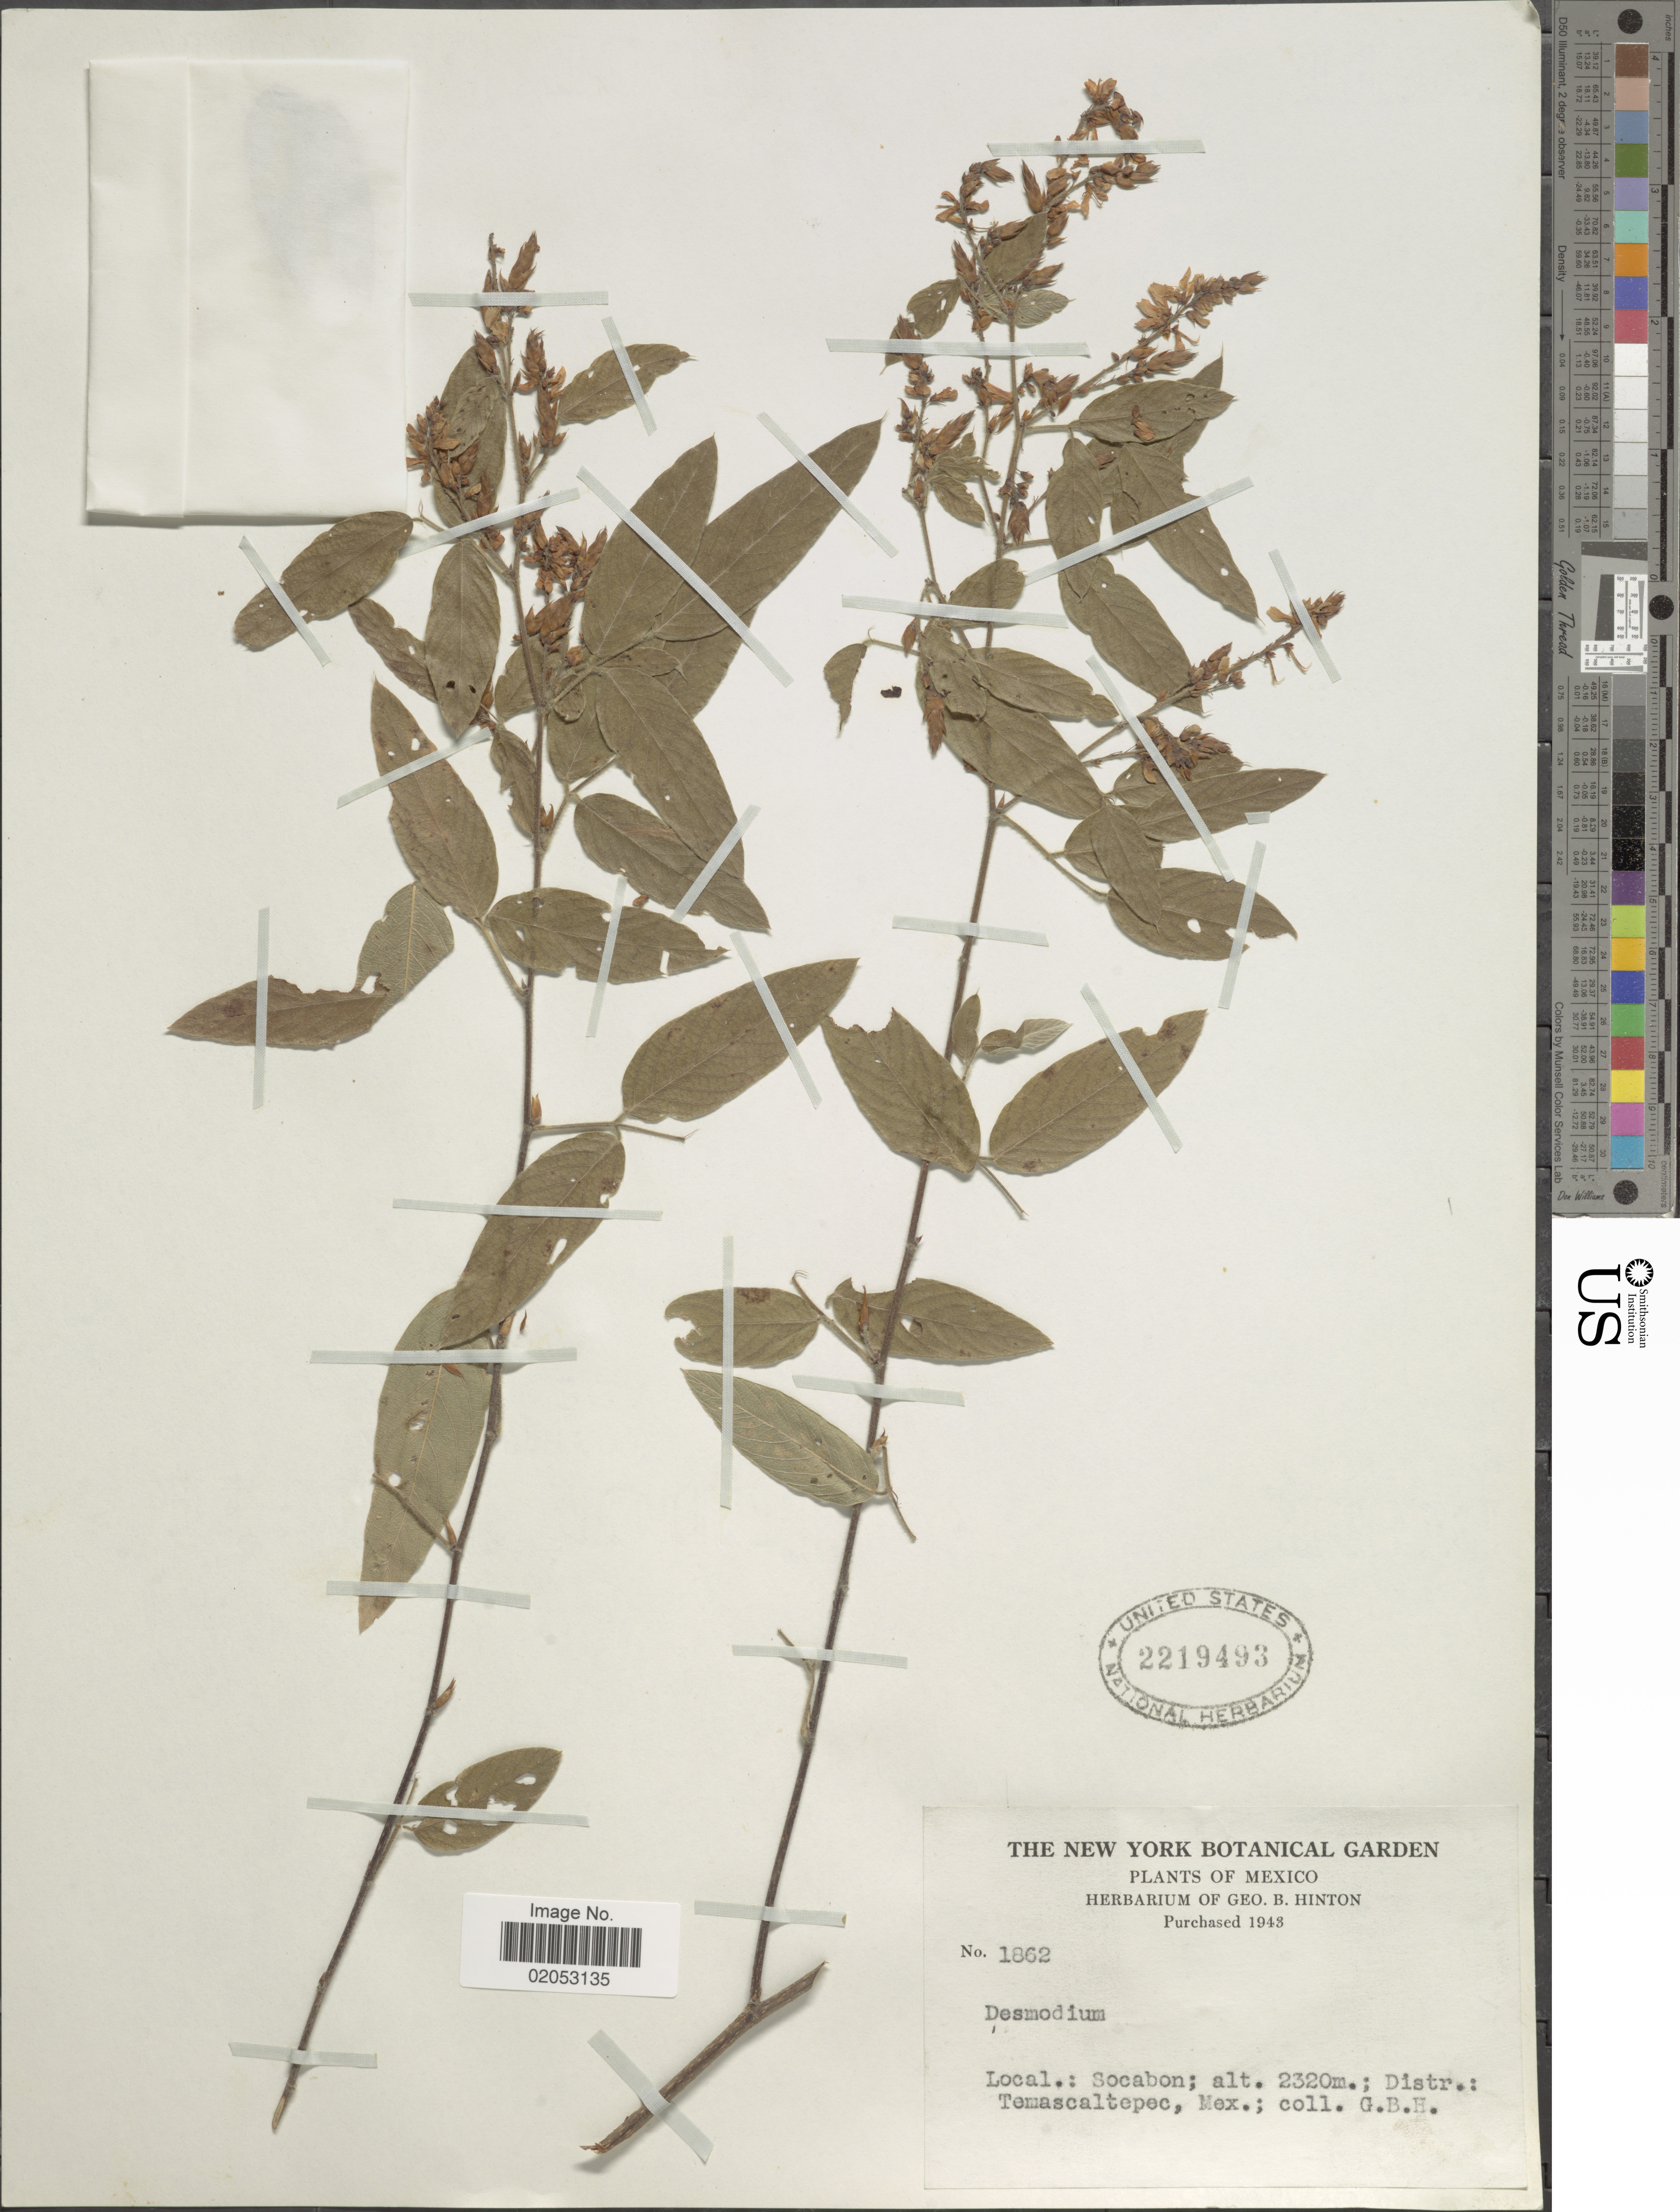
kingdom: Plantae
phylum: Tracheophyta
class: Magnoliopsida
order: Fabales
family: Fabaceae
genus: Desmodium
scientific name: Desmodium sp.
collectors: G. B. Hinton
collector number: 1862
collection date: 1943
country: Mexico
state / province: México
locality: Socabon; Distr.: Temascaltepec, Mex.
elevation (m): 2320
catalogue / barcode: US 2219493